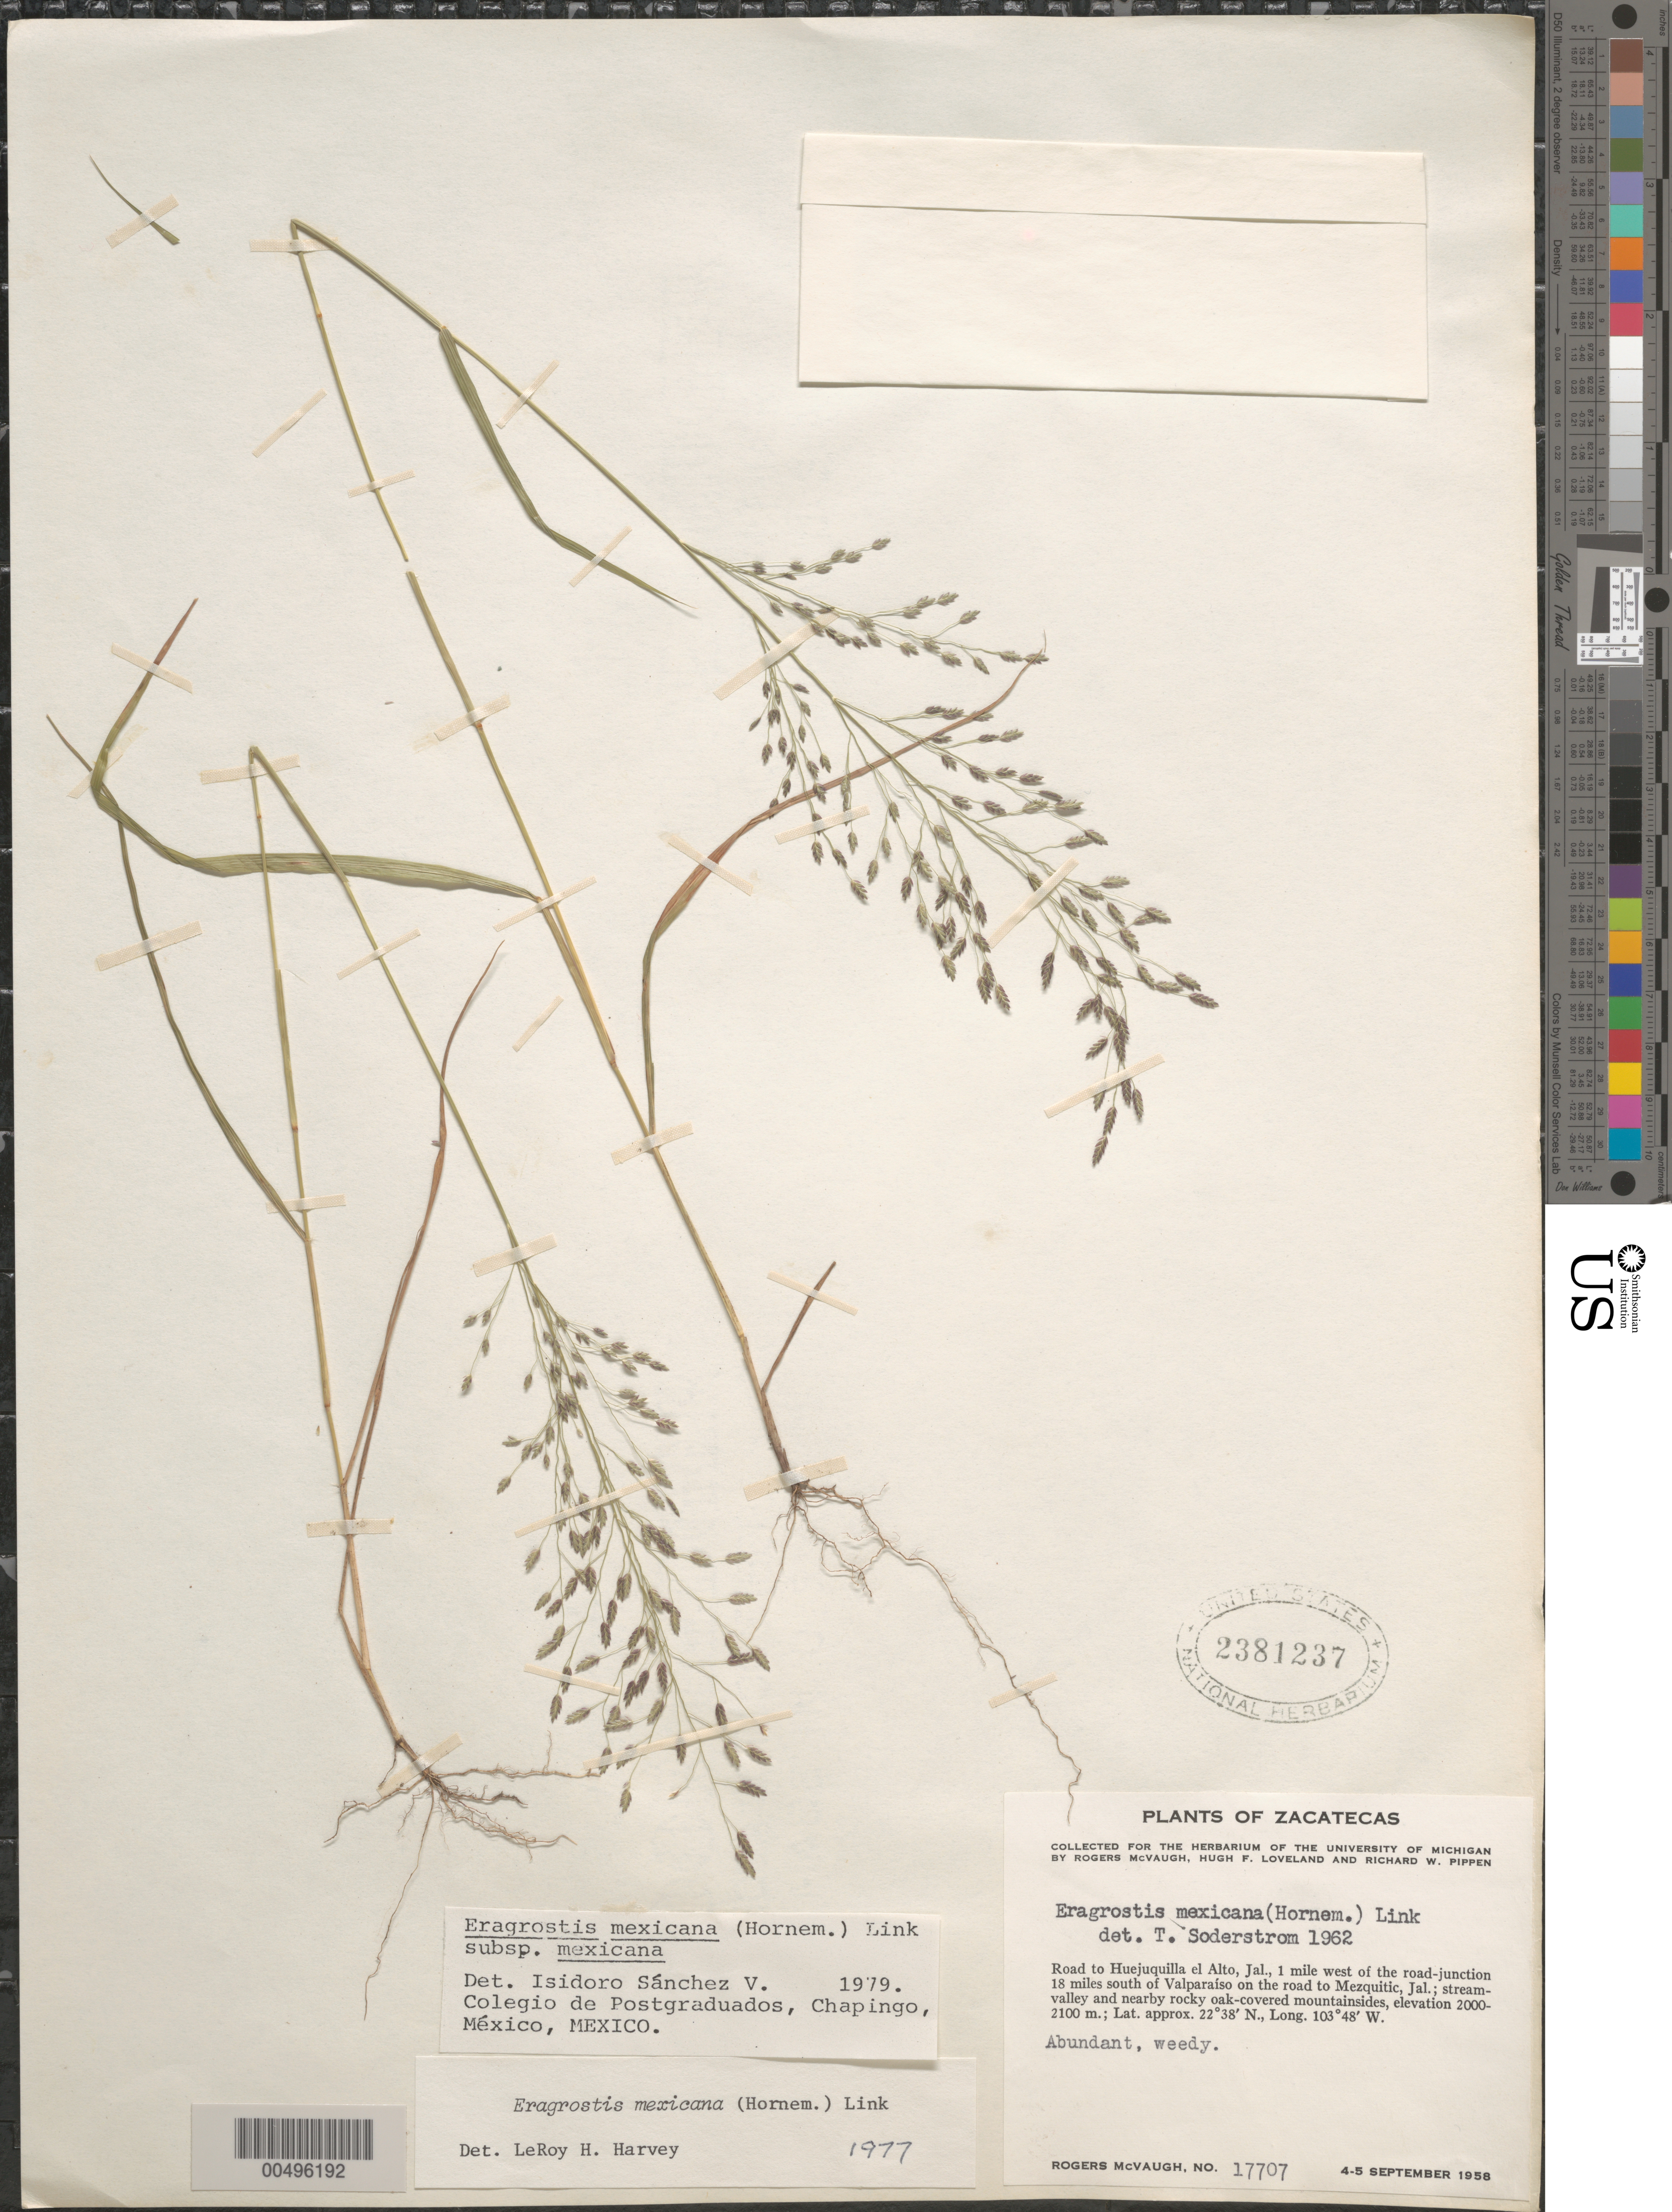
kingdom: Plantae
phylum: Tracheophyta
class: Liliopsida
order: Poales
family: Poaceae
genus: Eragrostis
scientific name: Eragrostis mexicana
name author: (Hornem.) Link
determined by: Sánchez Vega, I. M.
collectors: R. McVaugh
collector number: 17707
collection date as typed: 4 Sep 1958 to 5 Sep 1958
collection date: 1958-09-04/1958-09-05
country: Mexico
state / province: Zacatecas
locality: Rd to Huejuquilla el Alto, Ja., 1 mi W of the rd-junct 18 mi S of Valparaíso on the rd to Mezquitic, Ja.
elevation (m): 2000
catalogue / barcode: US 2381237